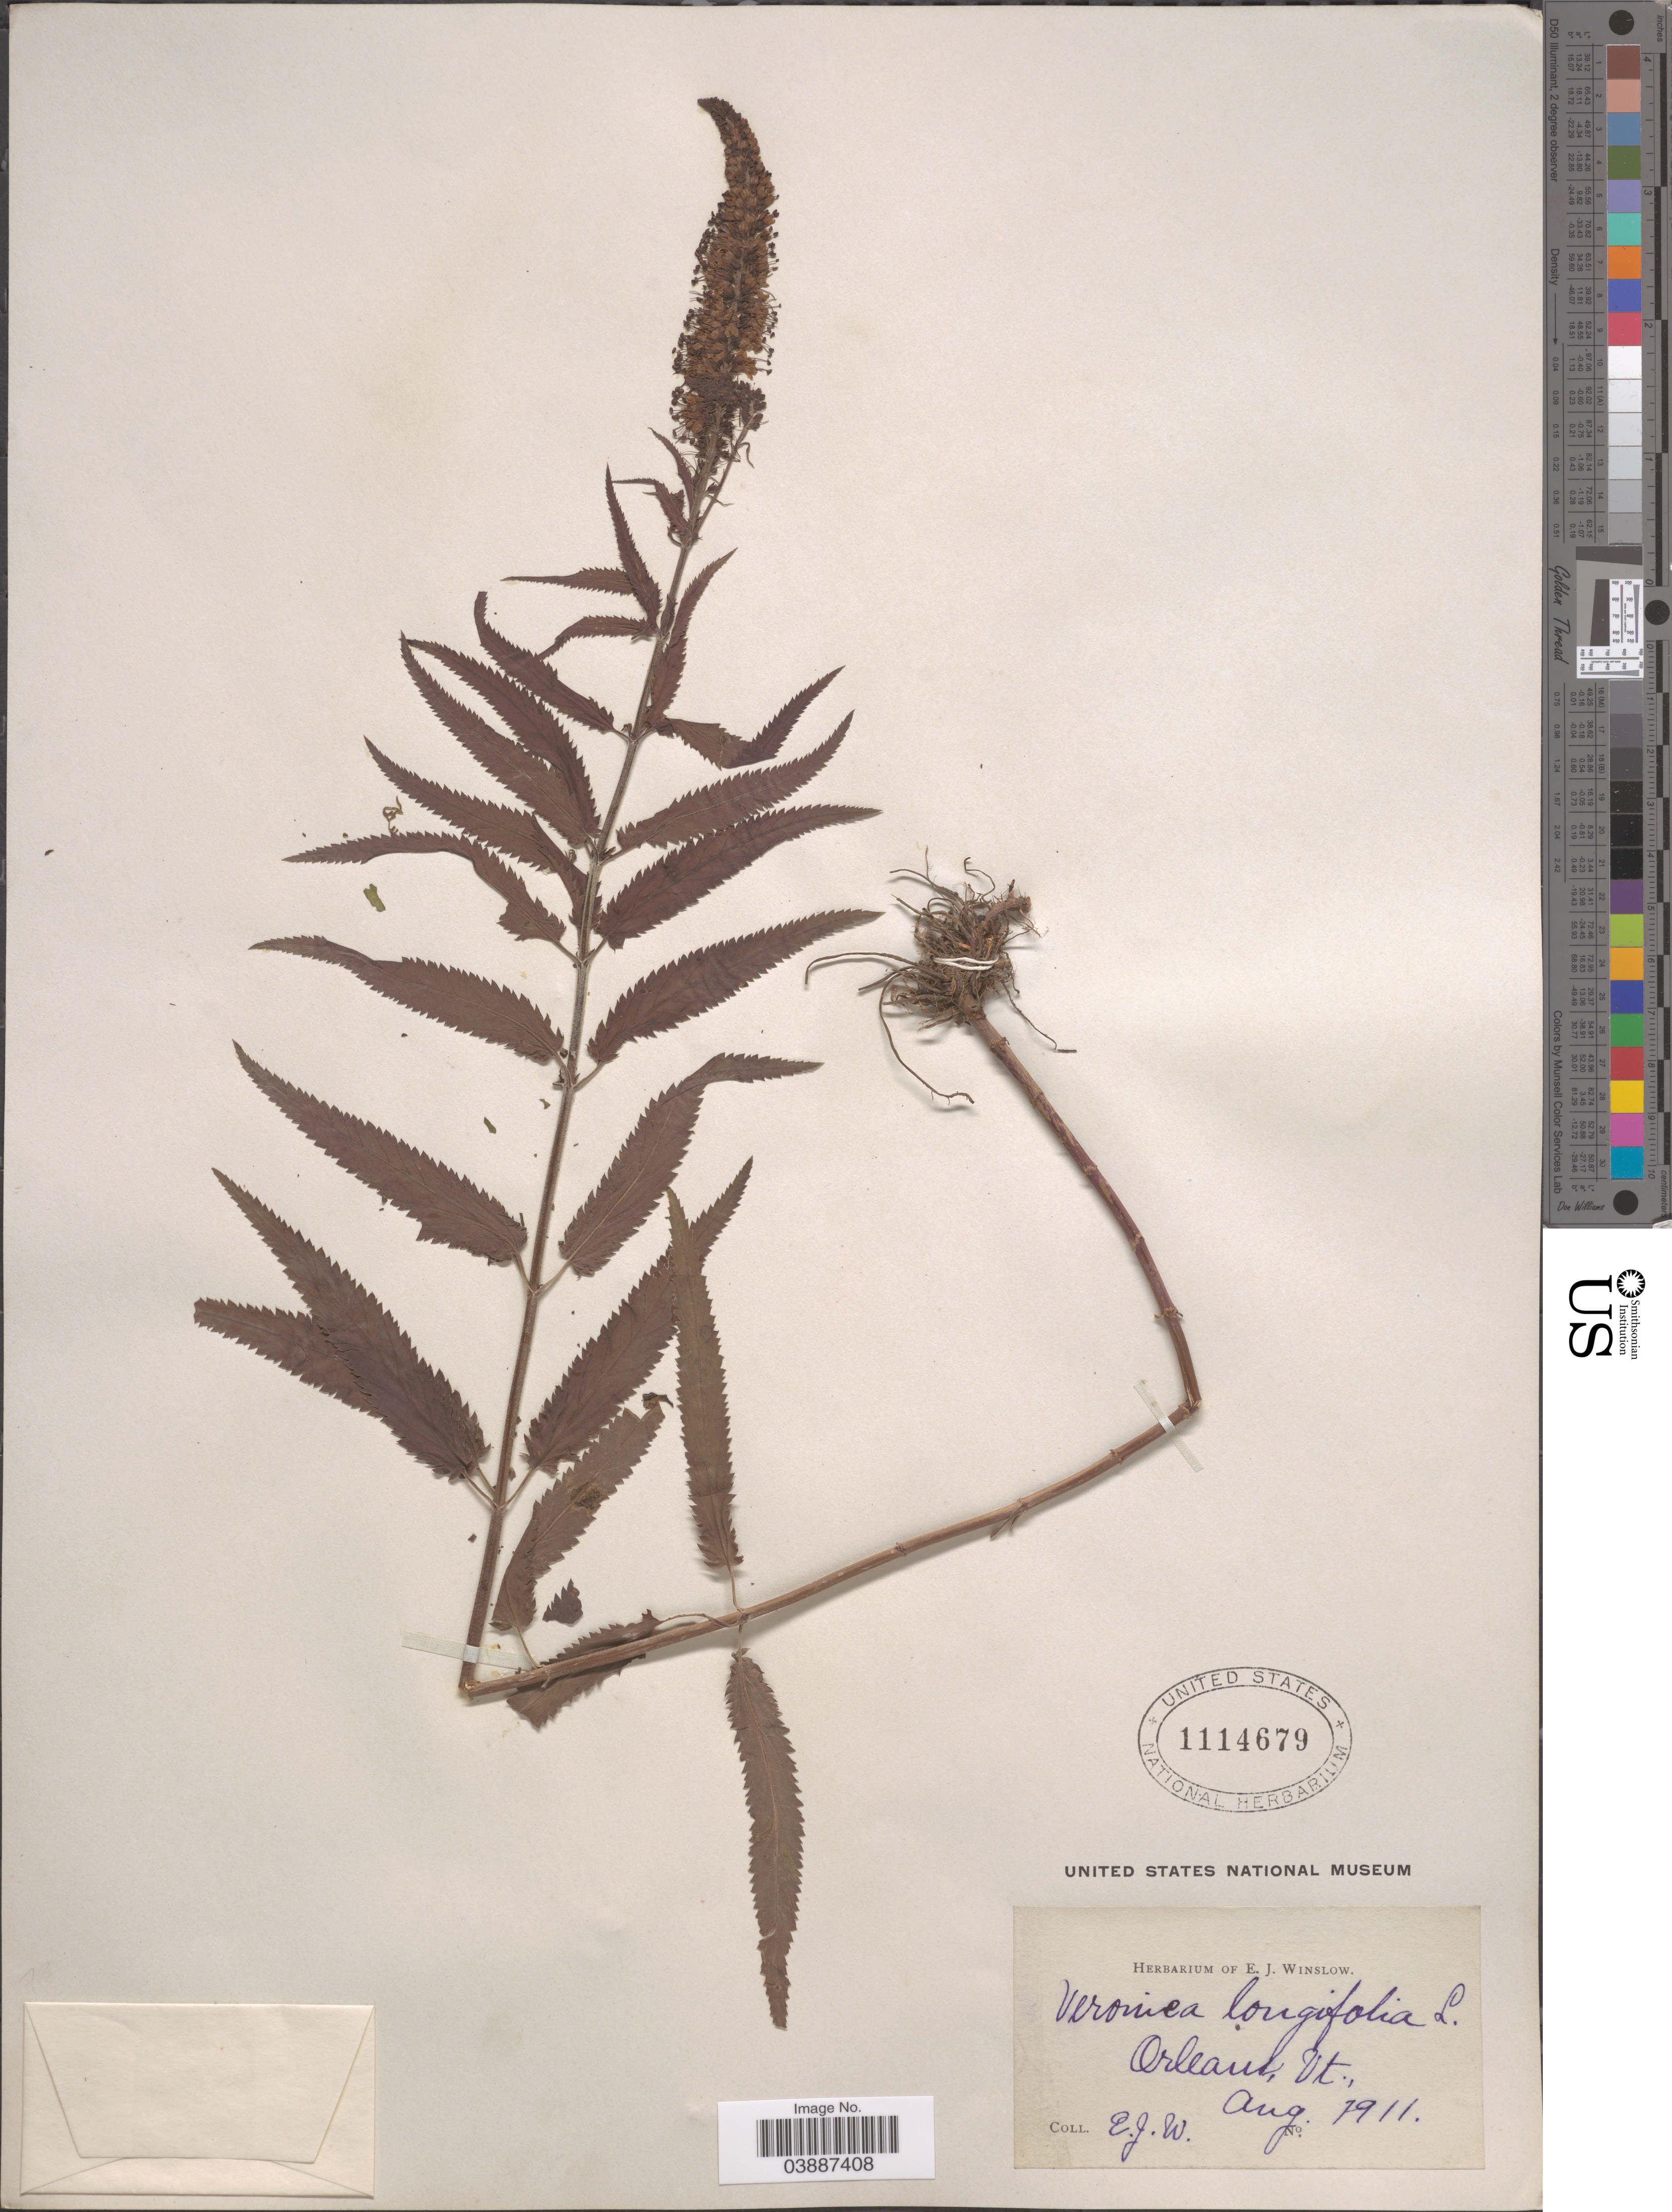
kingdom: Plantae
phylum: Tracheophyta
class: Magnoliopsida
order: Lamiales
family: Plantaginaceae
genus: Veronica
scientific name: Veronica longifolia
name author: L.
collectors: E. Winslow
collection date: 1911-08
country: United States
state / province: Vermont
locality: Orleans.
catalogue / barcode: US 1114679